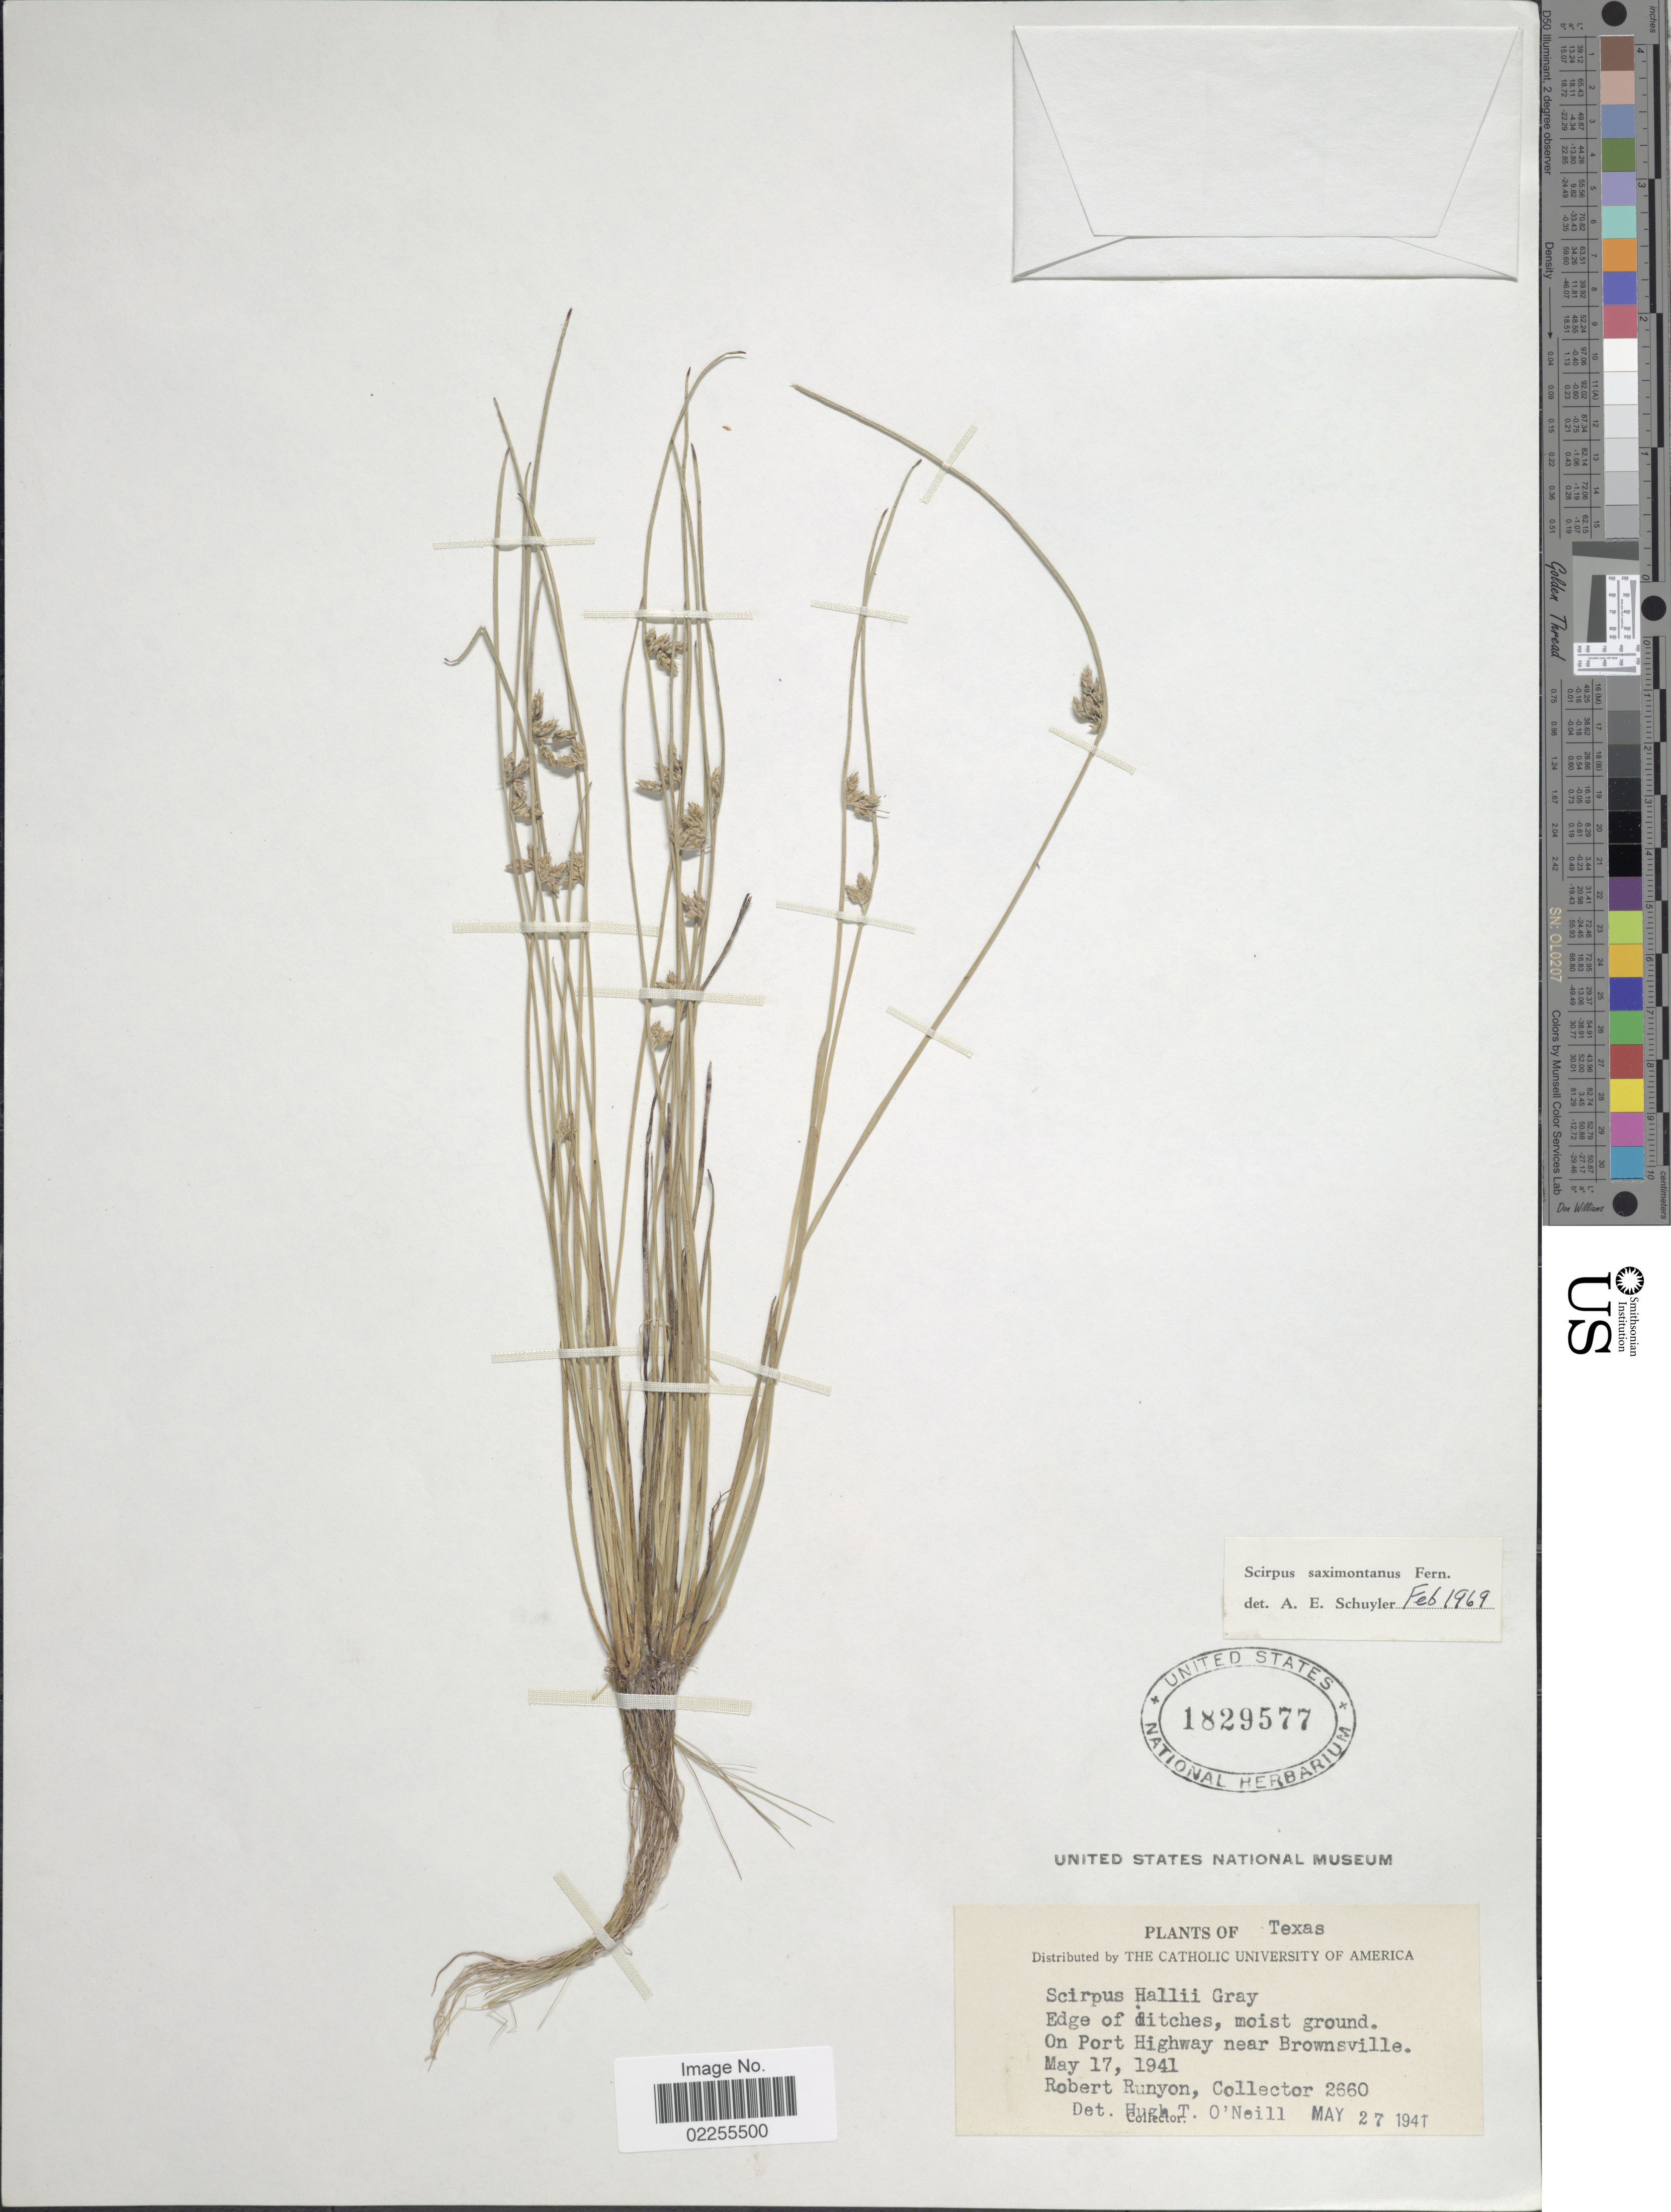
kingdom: Plantae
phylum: Tracheophyta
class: Liliopsida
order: Poales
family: Cyperaceae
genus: Schoenoplectus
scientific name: Schoenoplectus saximontanus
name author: (Fernald) J. Raynal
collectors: R. Runyon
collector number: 2660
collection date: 1941-05-17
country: United States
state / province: Texas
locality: Edge of ditches, moist ground, On Port Highway near Brownsville.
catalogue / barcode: US 1829577